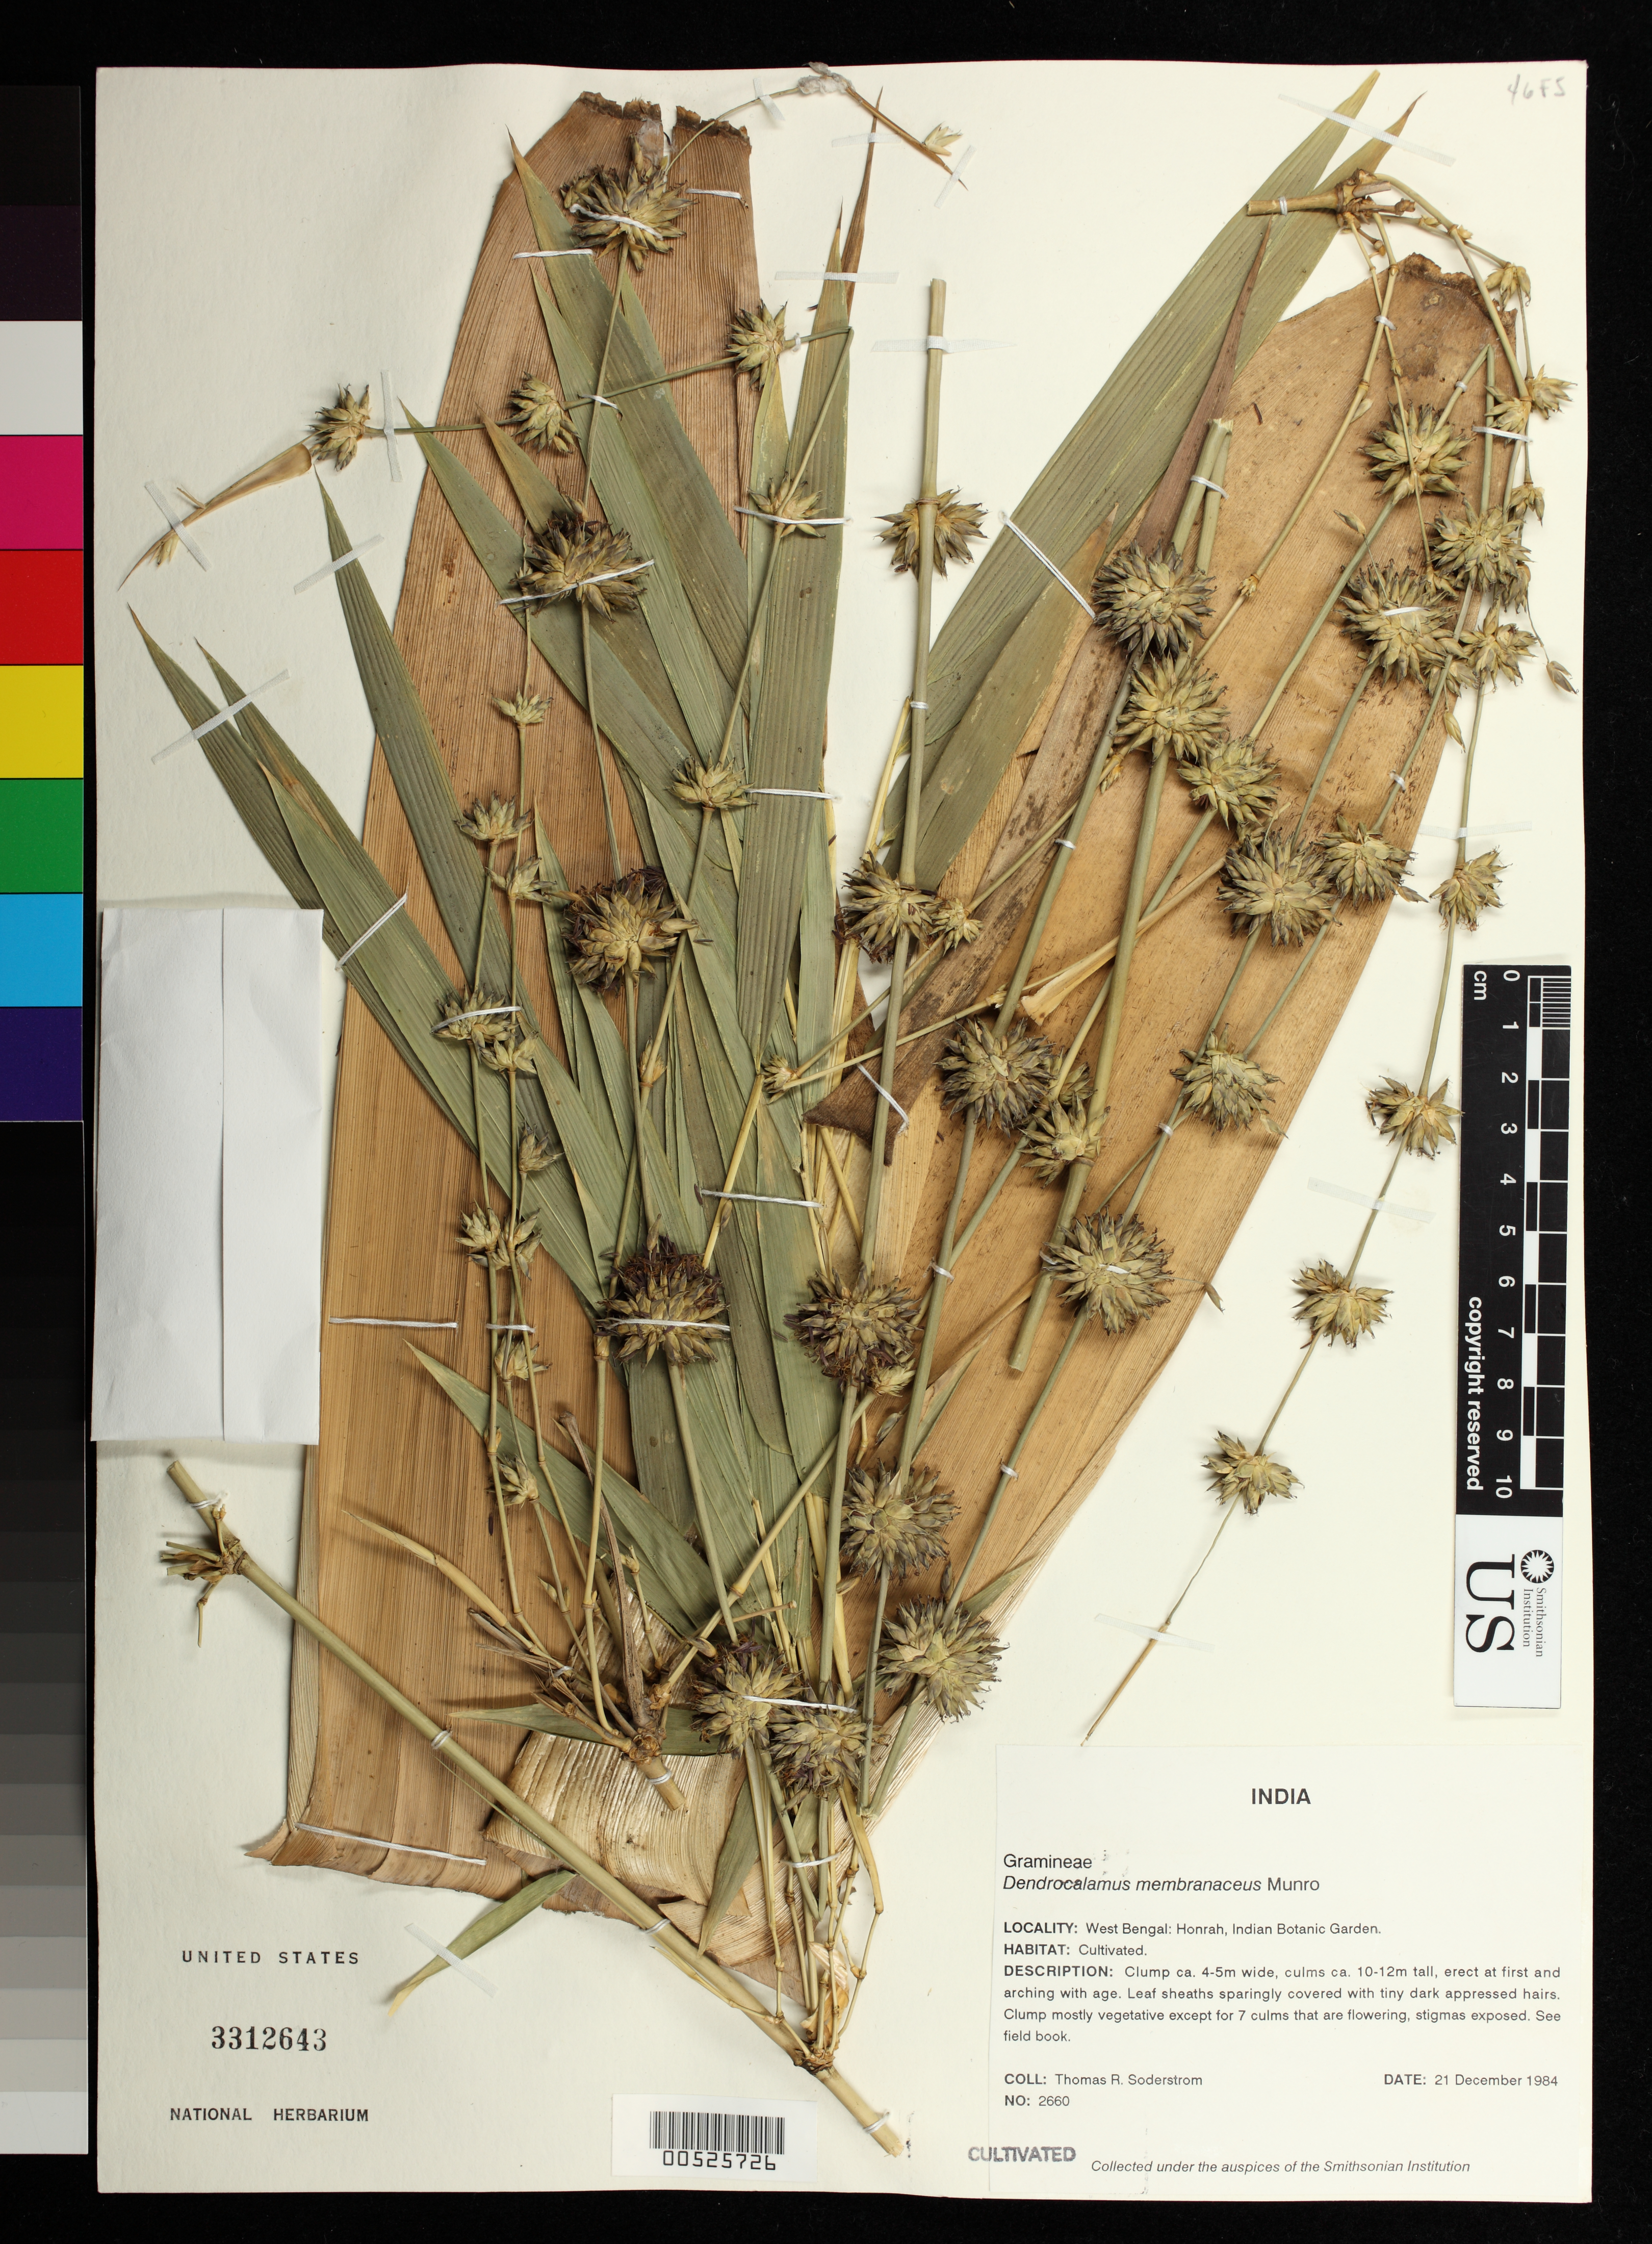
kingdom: Plantae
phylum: Tracheophyta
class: Liliopsida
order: Poales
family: Poaceae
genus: Dendrocalamus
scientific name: Dendrocalamus membranaceus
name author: Munro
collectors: T. R. Soderstrom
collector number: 2660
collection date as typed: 21 Dec 1984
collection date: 1984-12-21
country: India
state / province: West Bengal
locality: West Bengal: Honrah, Indian Botanic Garden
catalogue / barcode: US 3312643